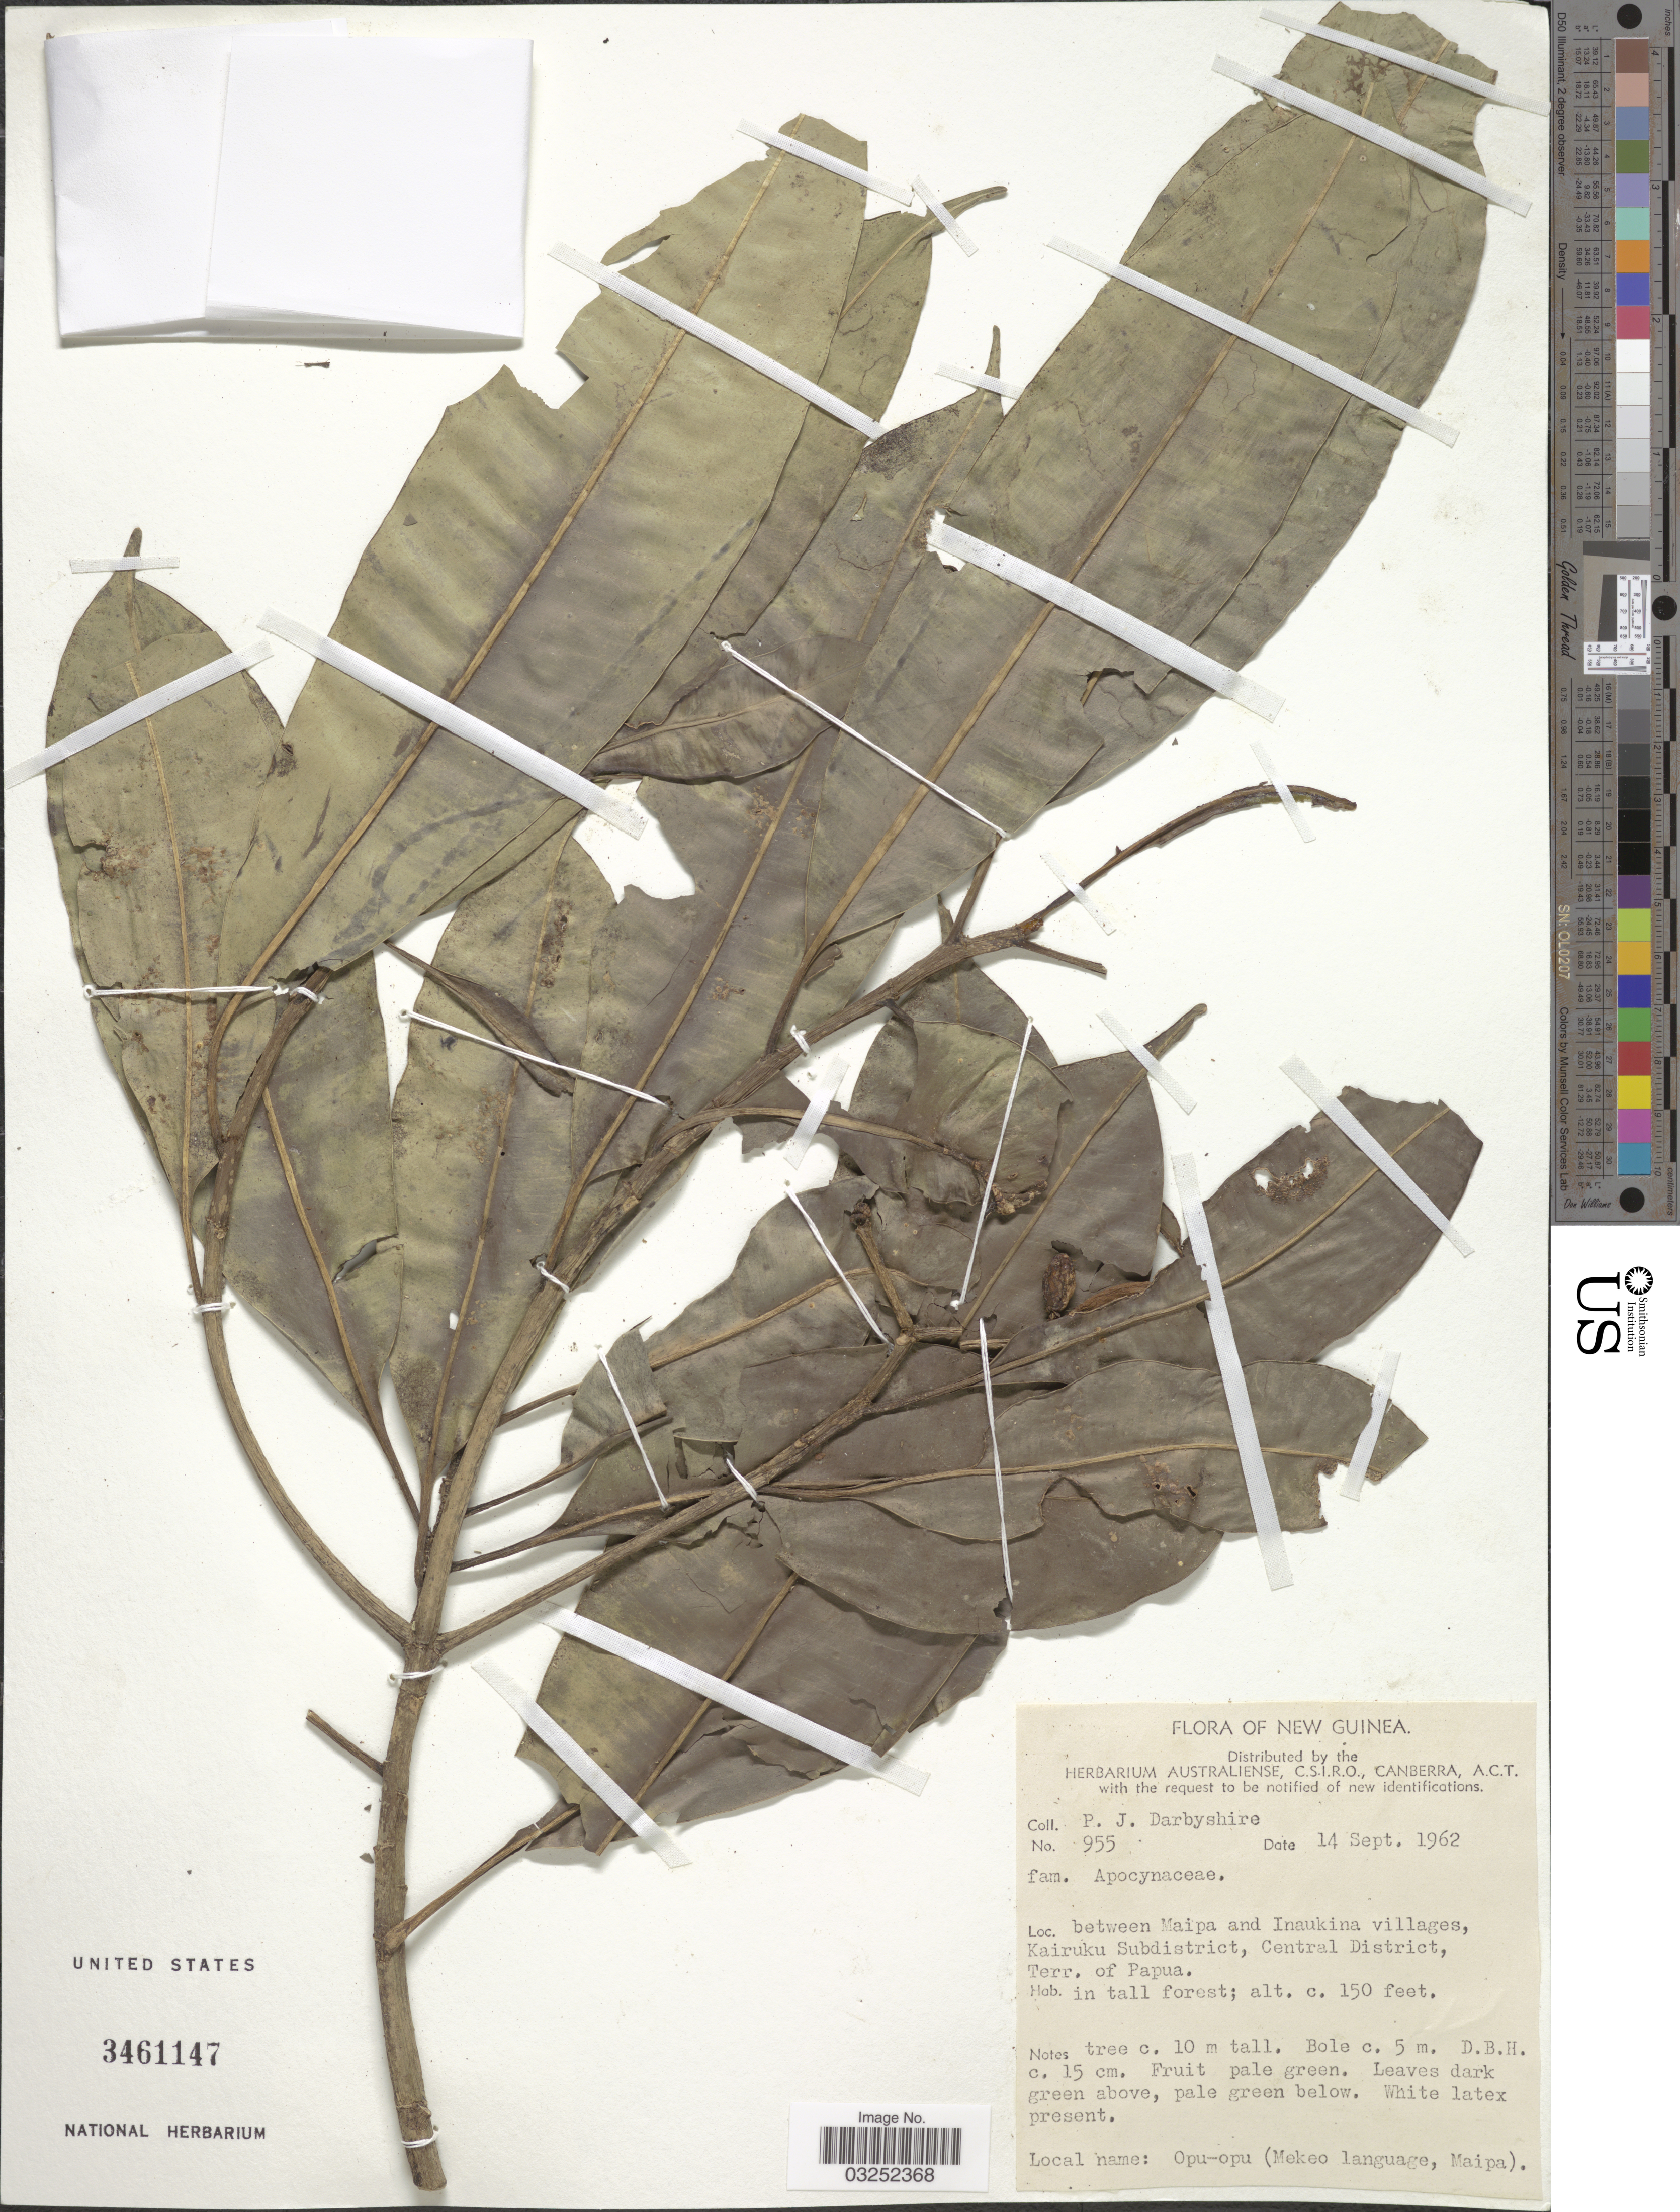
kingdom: Plantae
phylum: Tracheophyta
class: Magnoliopsida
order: Gentianales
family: Apocynaceae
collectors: P. Darbyshire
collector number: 955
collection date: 1962-09-14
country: Papua New Guinea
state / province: Central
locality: New Guinea, between Maipa and Inaukina villages, Kairuku Subdistrict, Central District, Terr. of Papua.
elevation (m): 46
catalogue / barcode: US 3461147